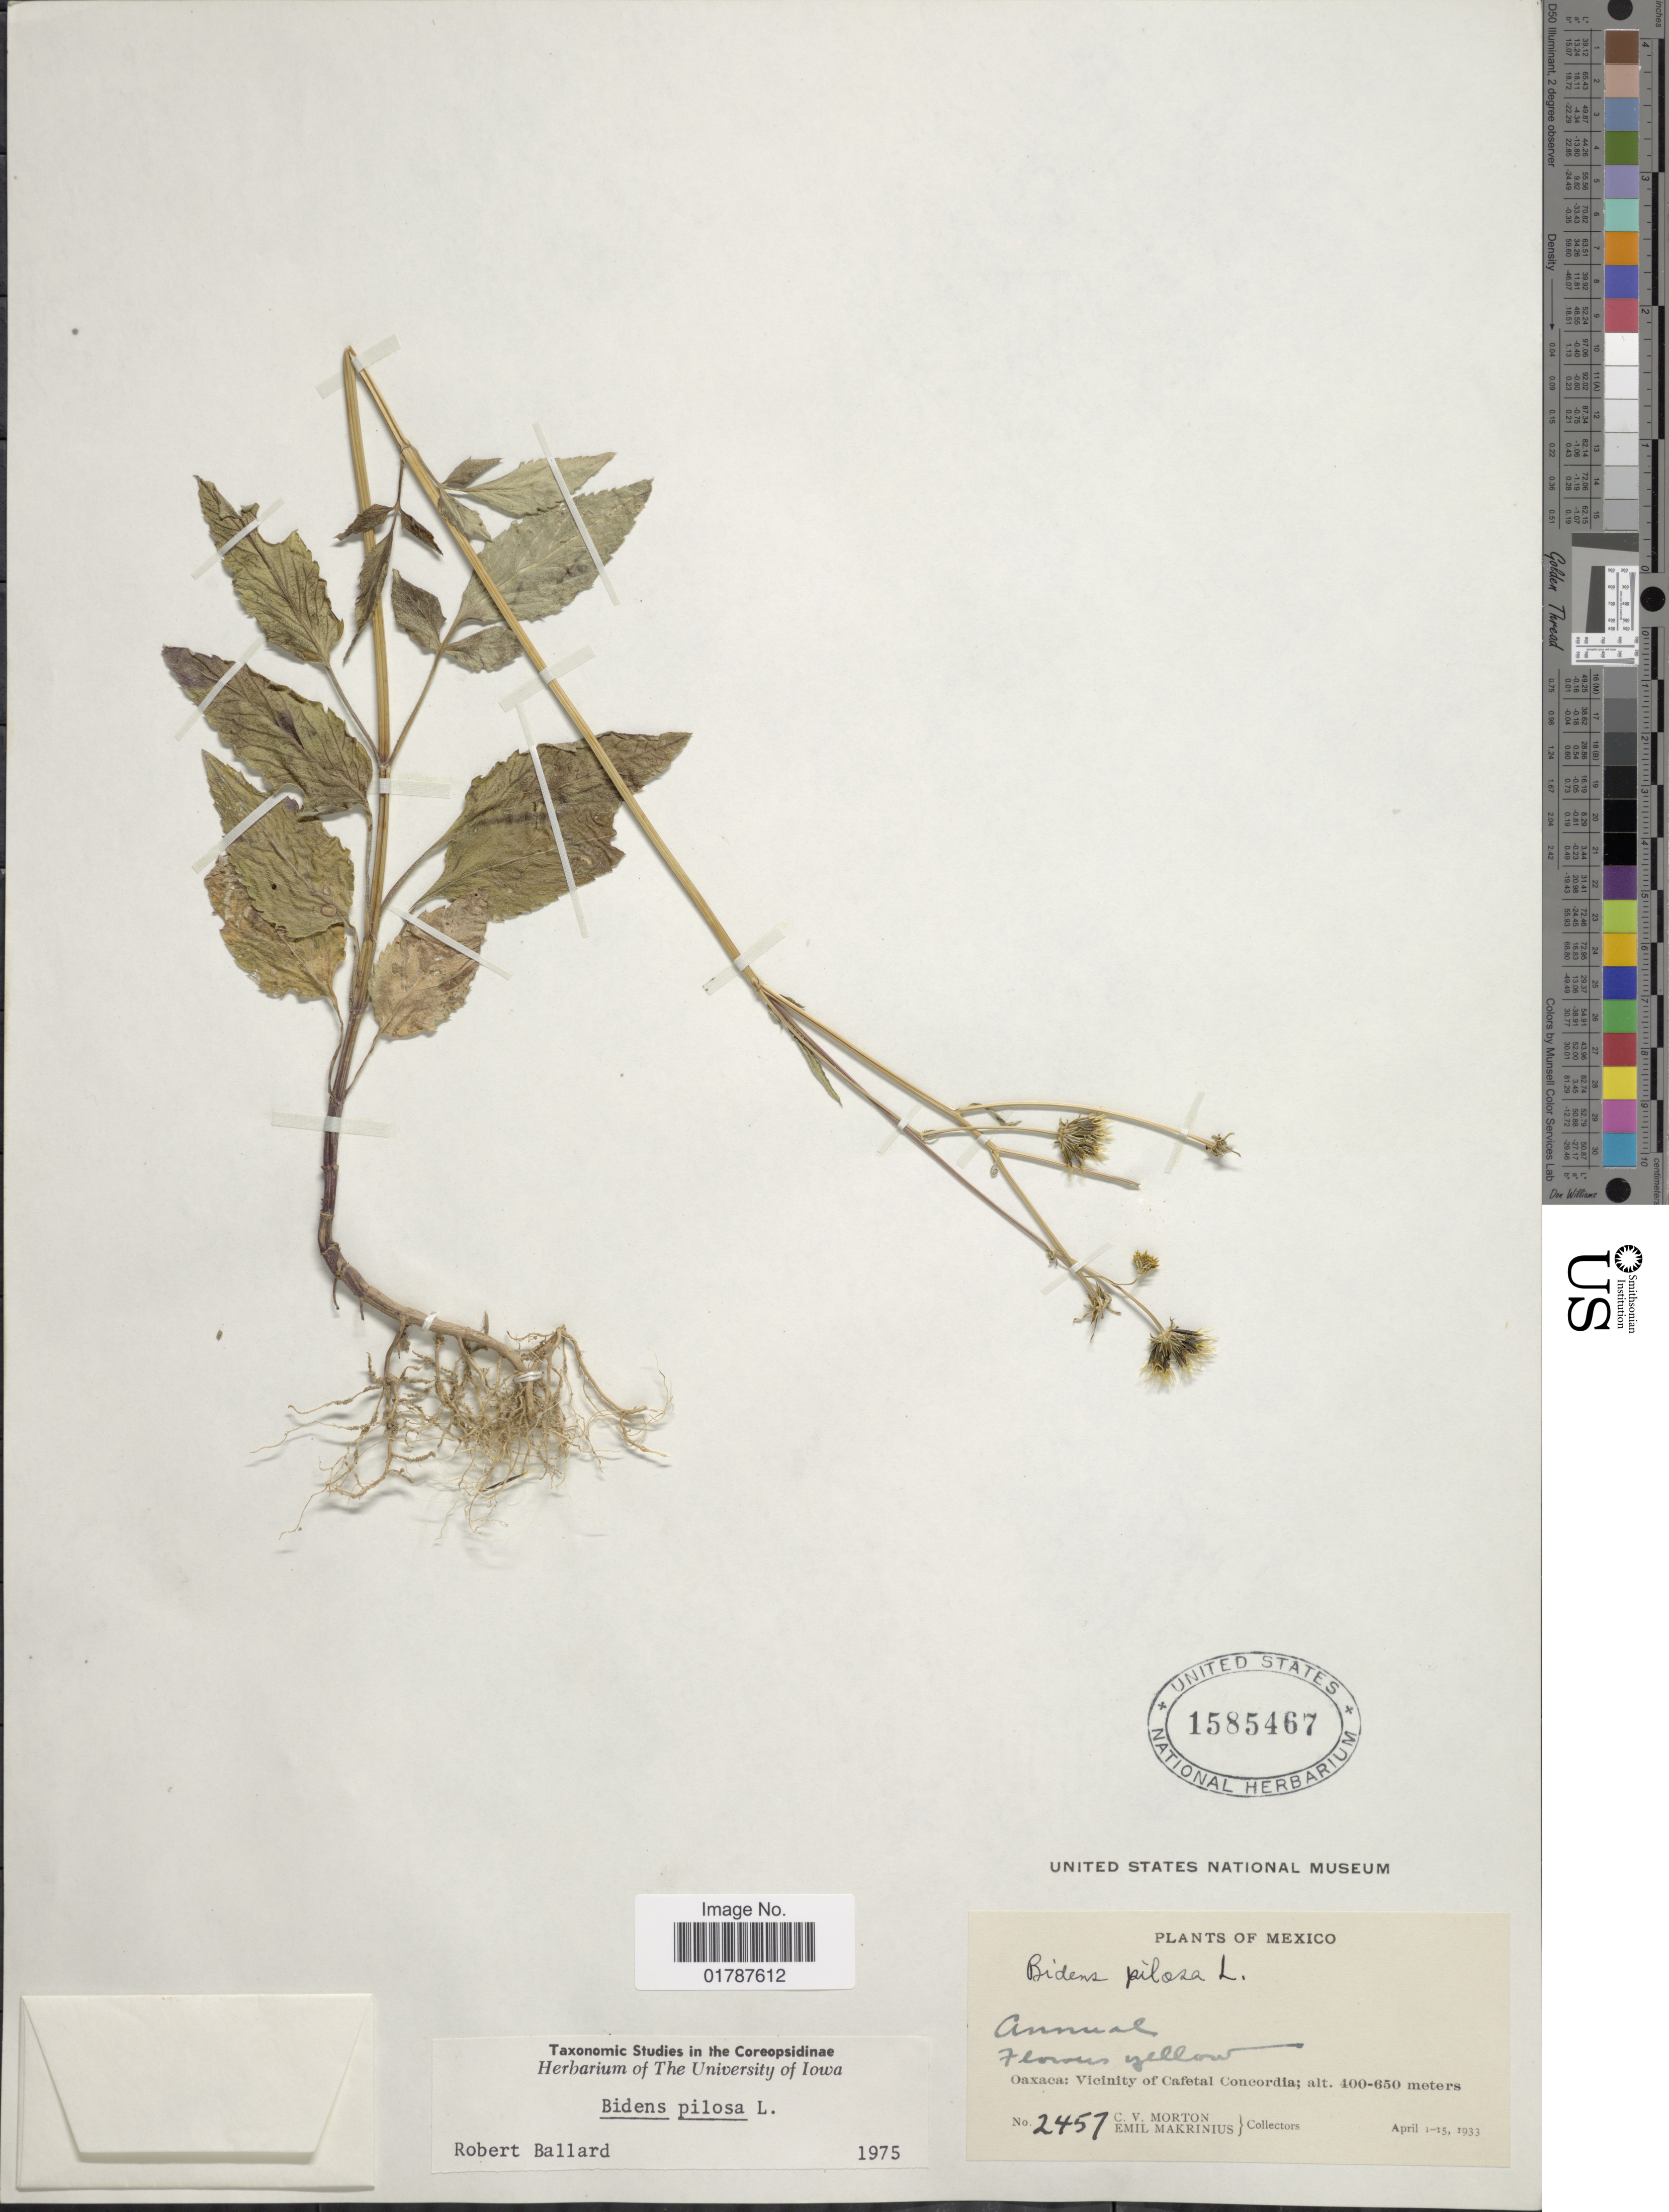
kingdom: Plantae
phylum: Tracheophyta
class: Magnoliopsida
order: Asterales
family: Asteraceae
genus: Bidens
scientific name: Bidens pilosa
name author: L.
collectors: C. V. Morton & E. Makrinius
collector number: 2457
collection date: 1933-04-01/1933-04-15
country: Mexico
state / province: Oaxaca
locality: Oaxaca: Vicinity of Cafetal Concordia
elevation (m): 400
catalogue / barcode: US 1585467